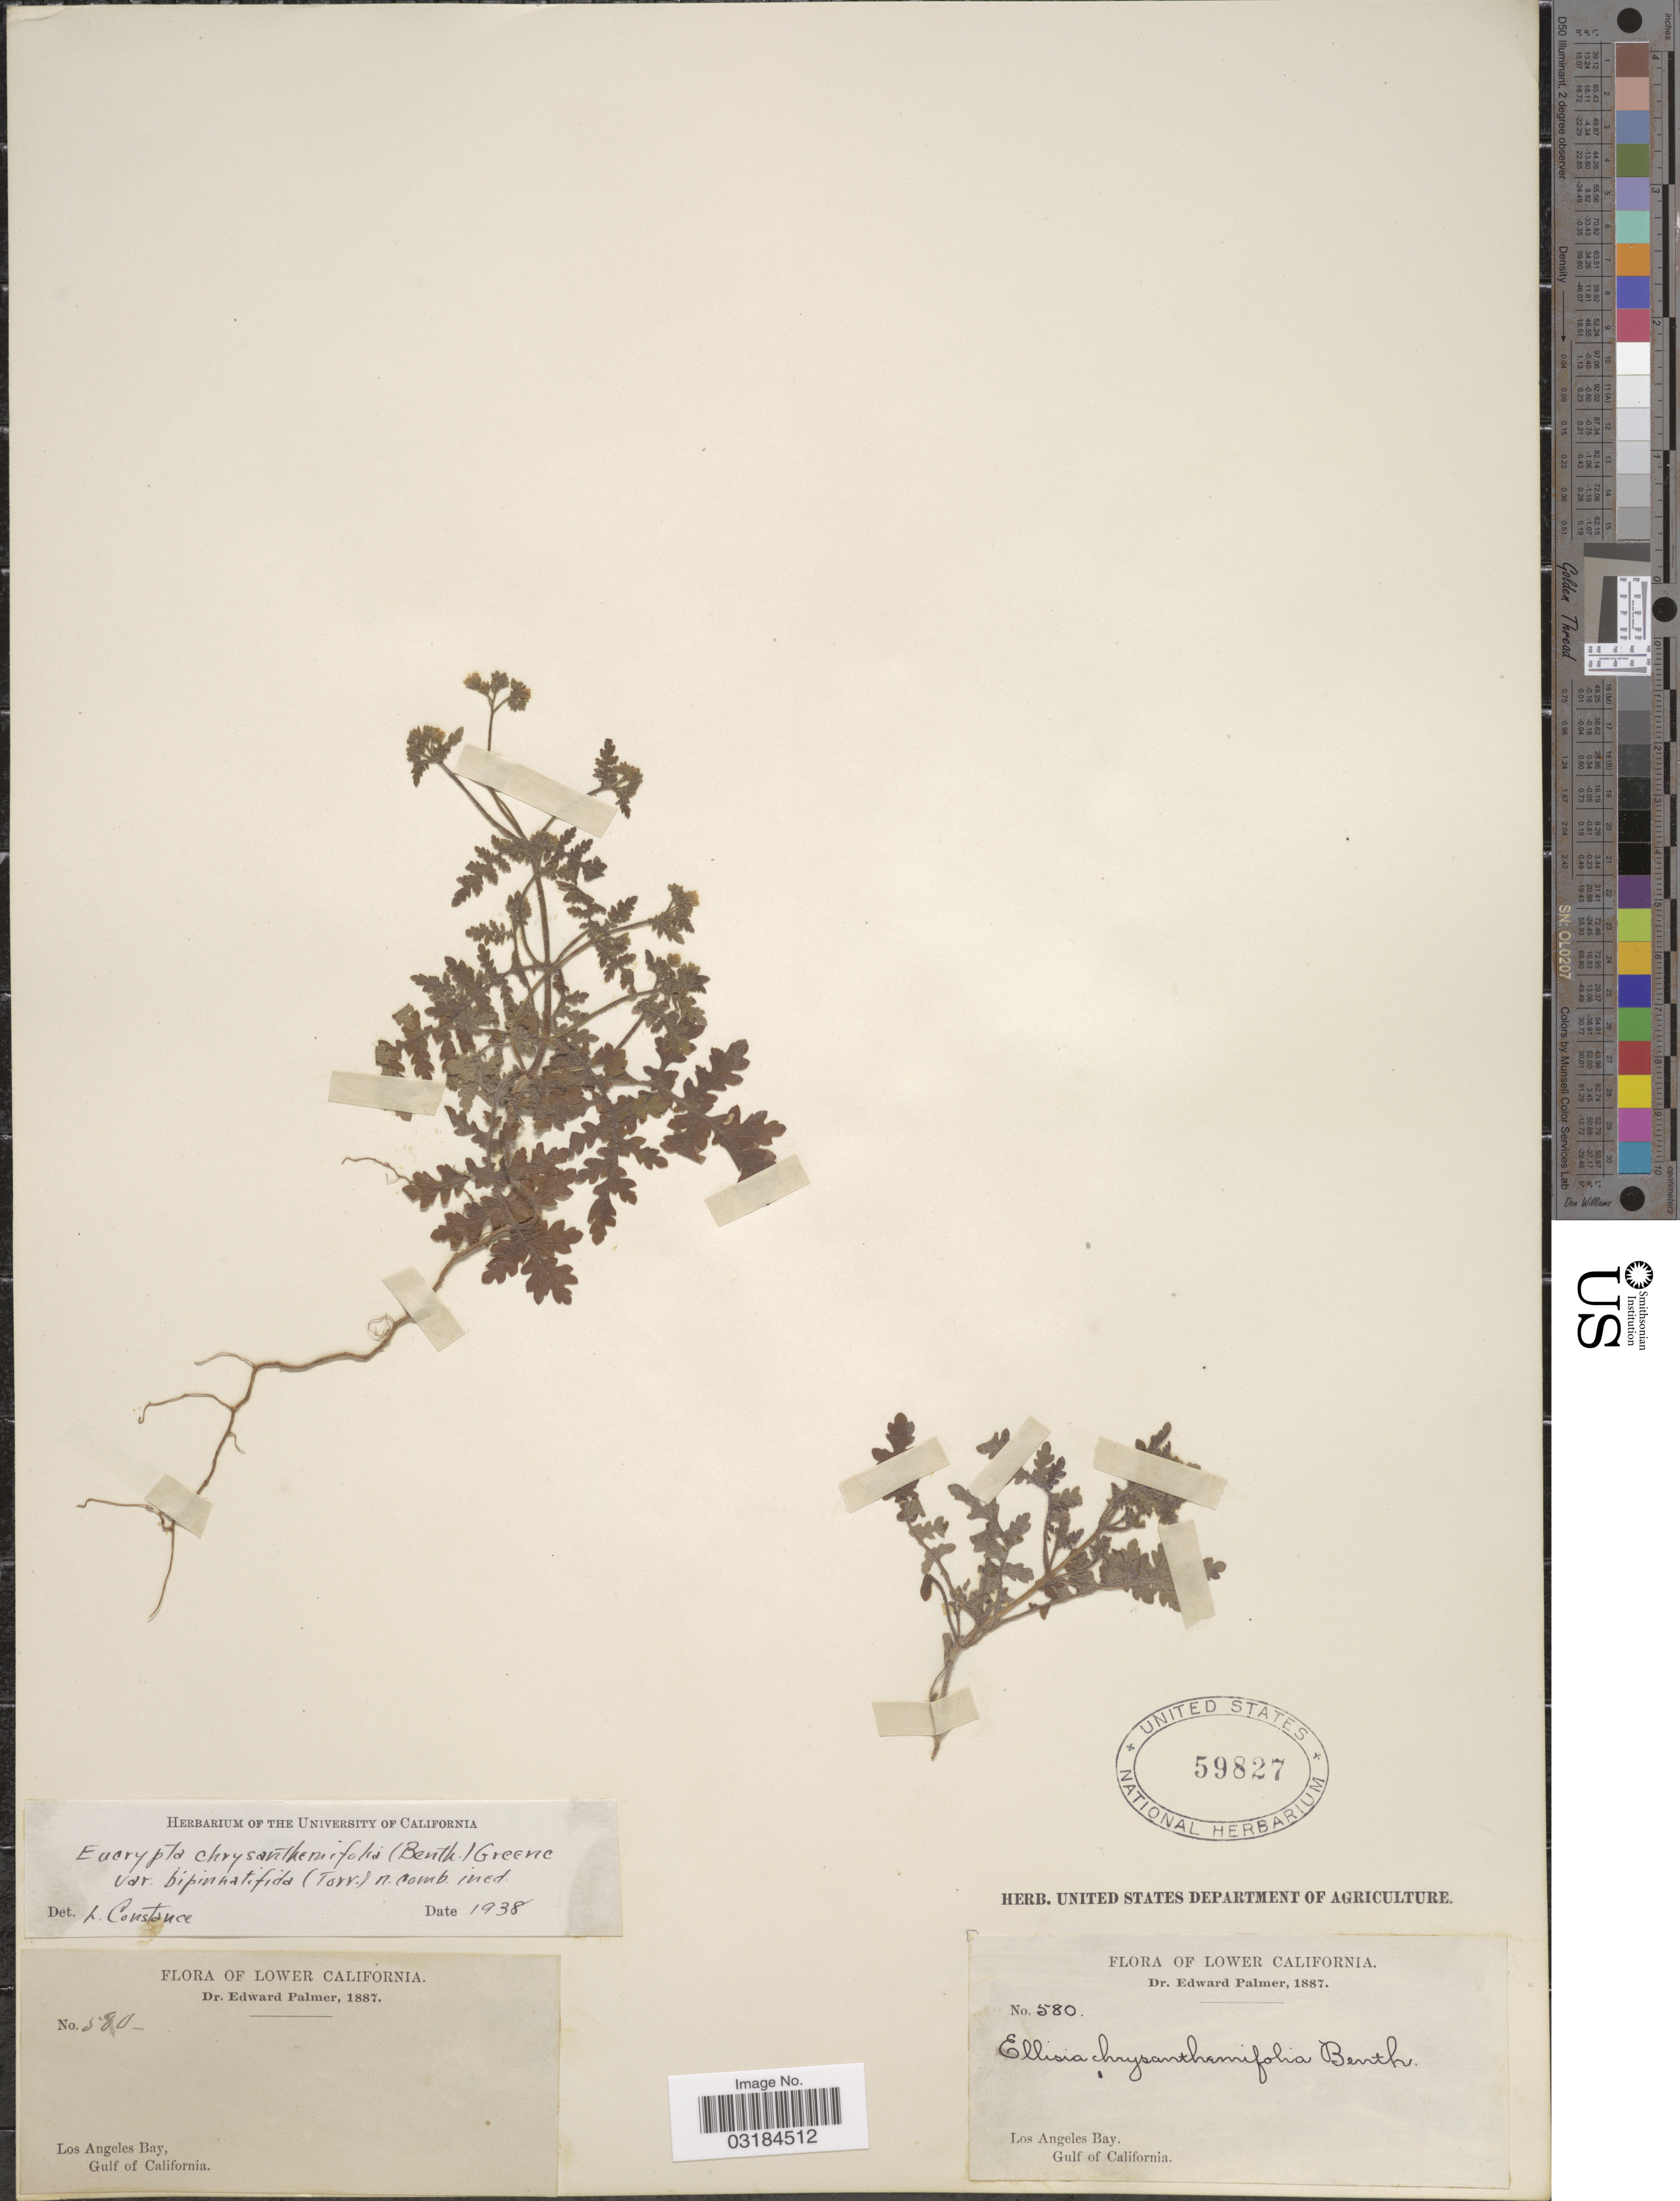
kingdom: Plantae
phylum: Tracheophyta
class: Magnoliopsida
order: Boraginales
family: Hydrophyllaceae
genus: Eucrypta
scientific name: Eucrypta chrysanthemifolia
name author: (Benth.) Greene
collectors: E. Palmer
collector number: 580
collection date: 1887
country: Mexico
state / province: Baja California Norte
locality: Lower California. Los Angeles Bay, Gulf of California.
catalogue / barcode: US 59827